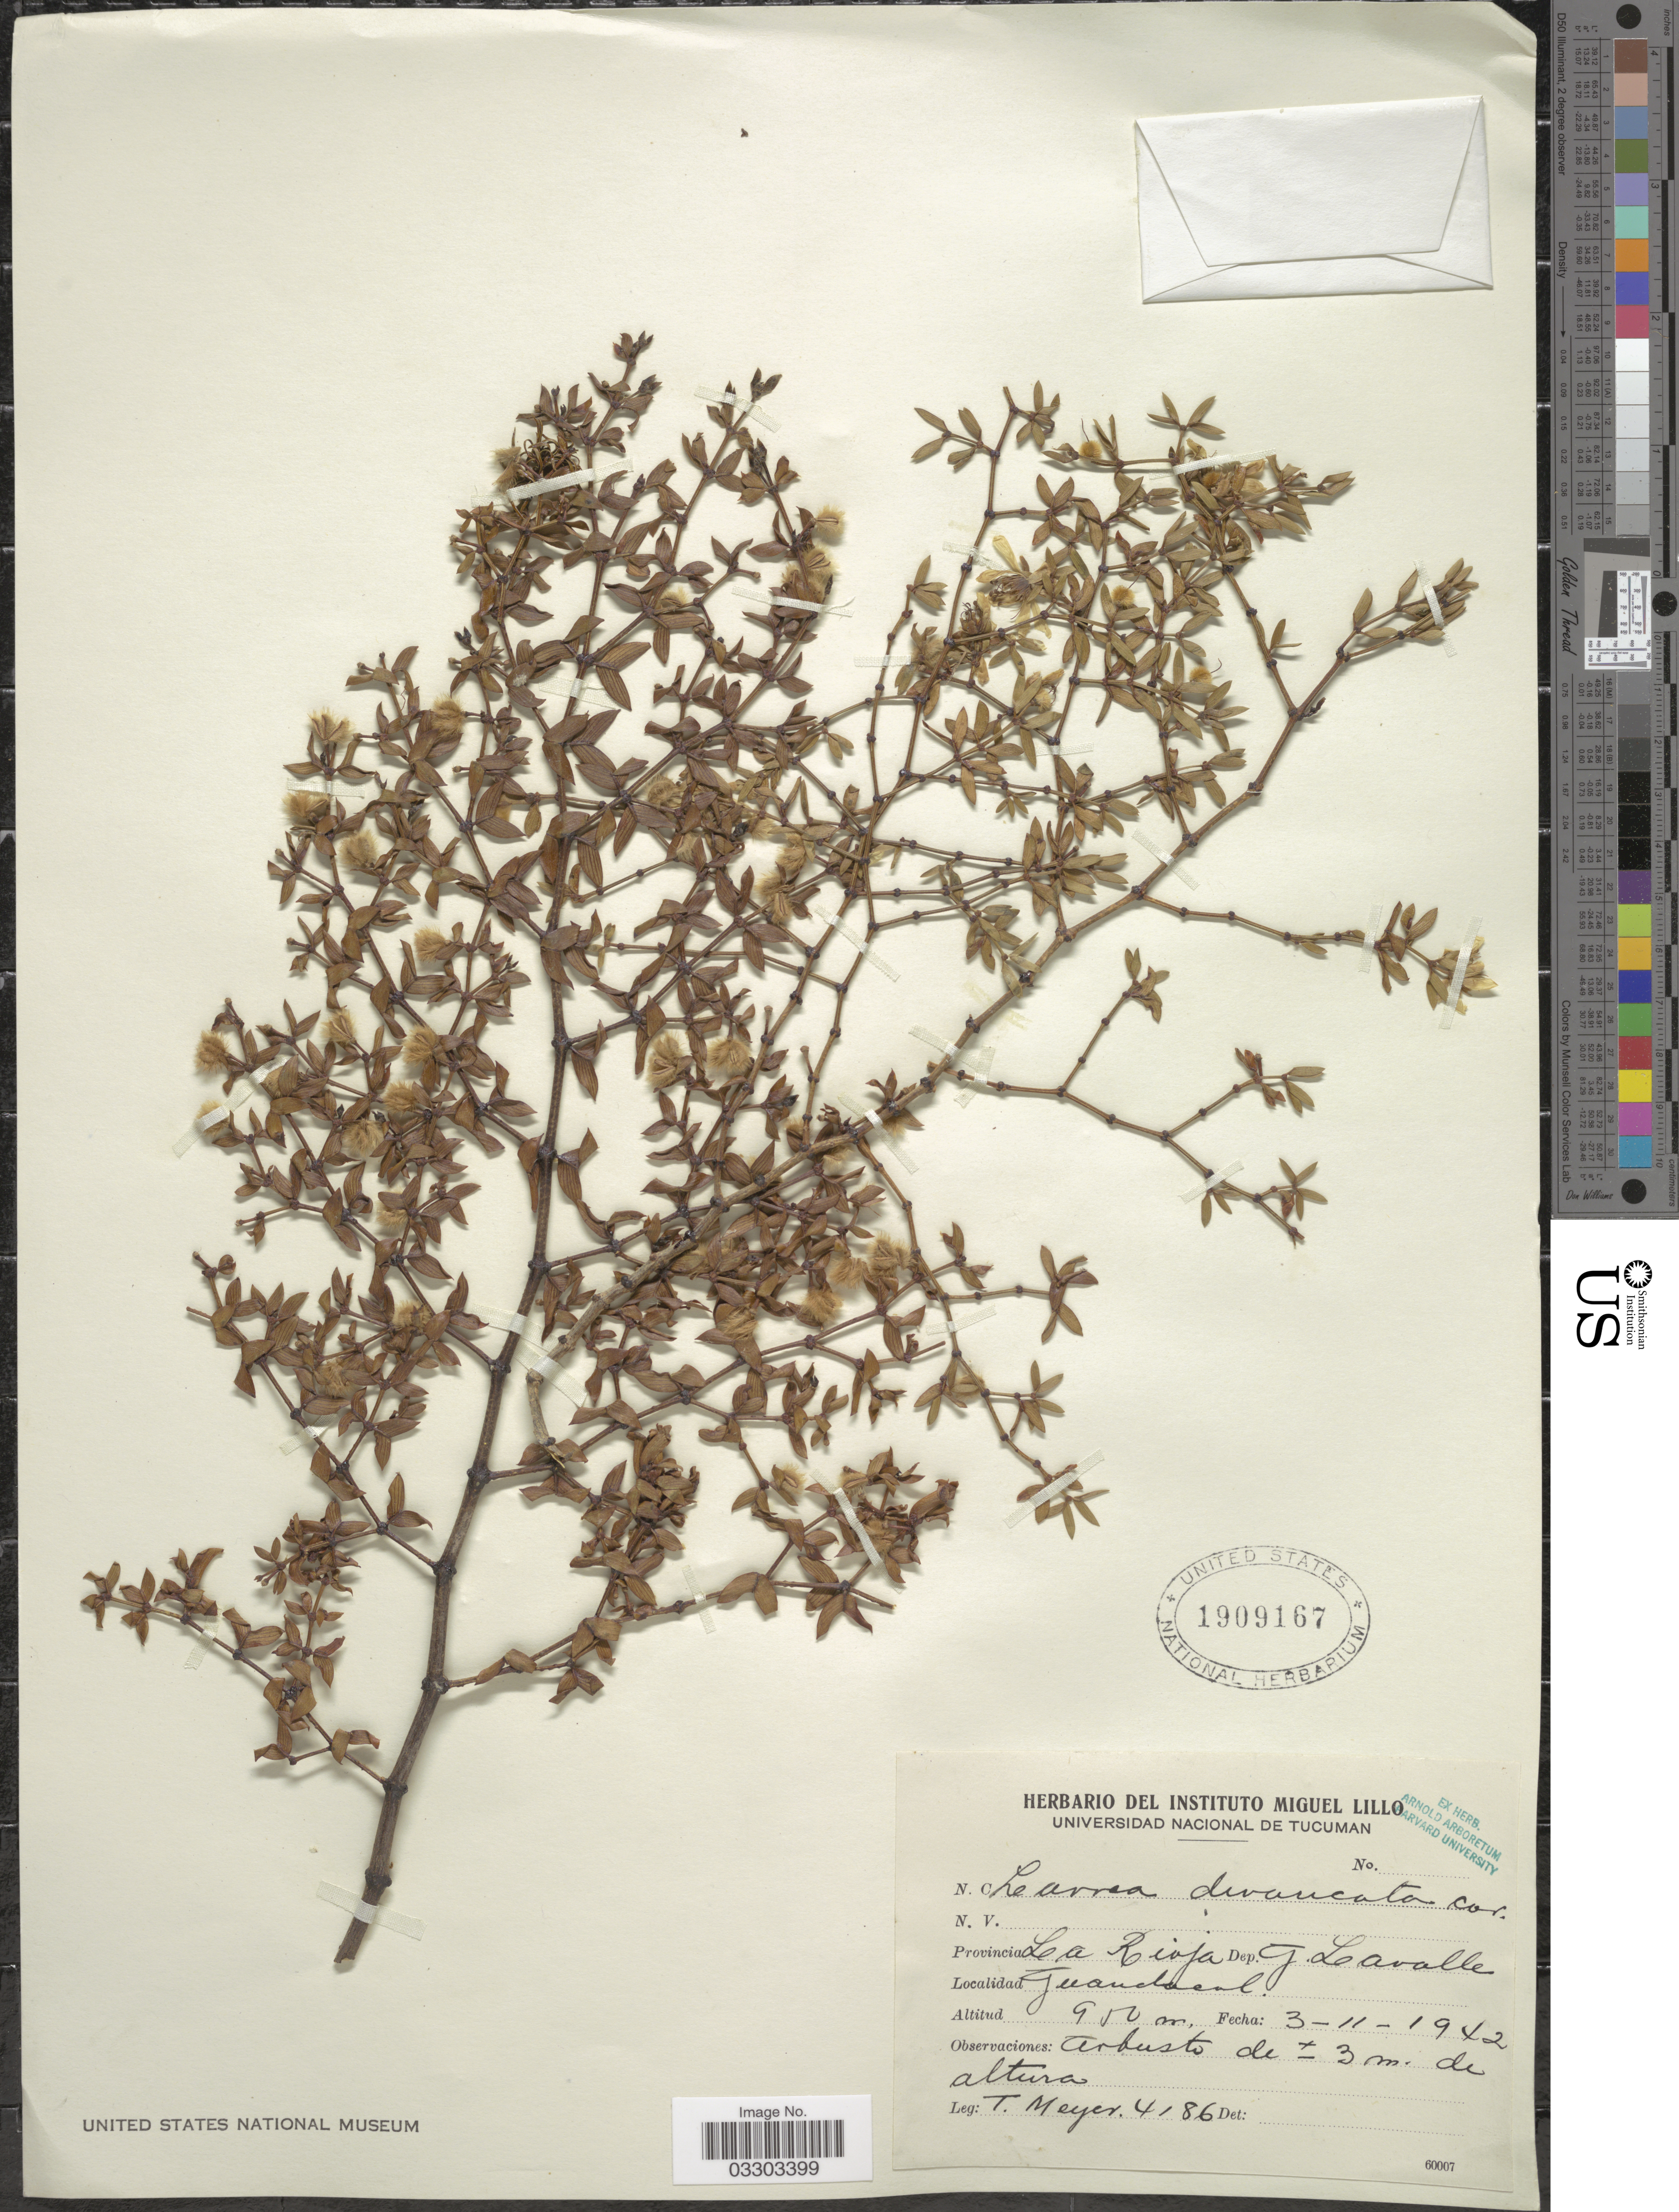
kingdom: Plantae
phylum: Tracheophyta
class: Magnoliopsida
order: Zygophyllales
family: Zygophyllaceae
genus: Larrea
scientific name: Larrea divaricata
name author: Cav.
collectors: T. Meyer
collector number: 4186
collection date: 1942-11-03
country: Argentina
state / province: La Rioja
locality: Dep. G. Lavalle. Guandacol.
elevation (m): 950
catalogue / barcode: US 1909167